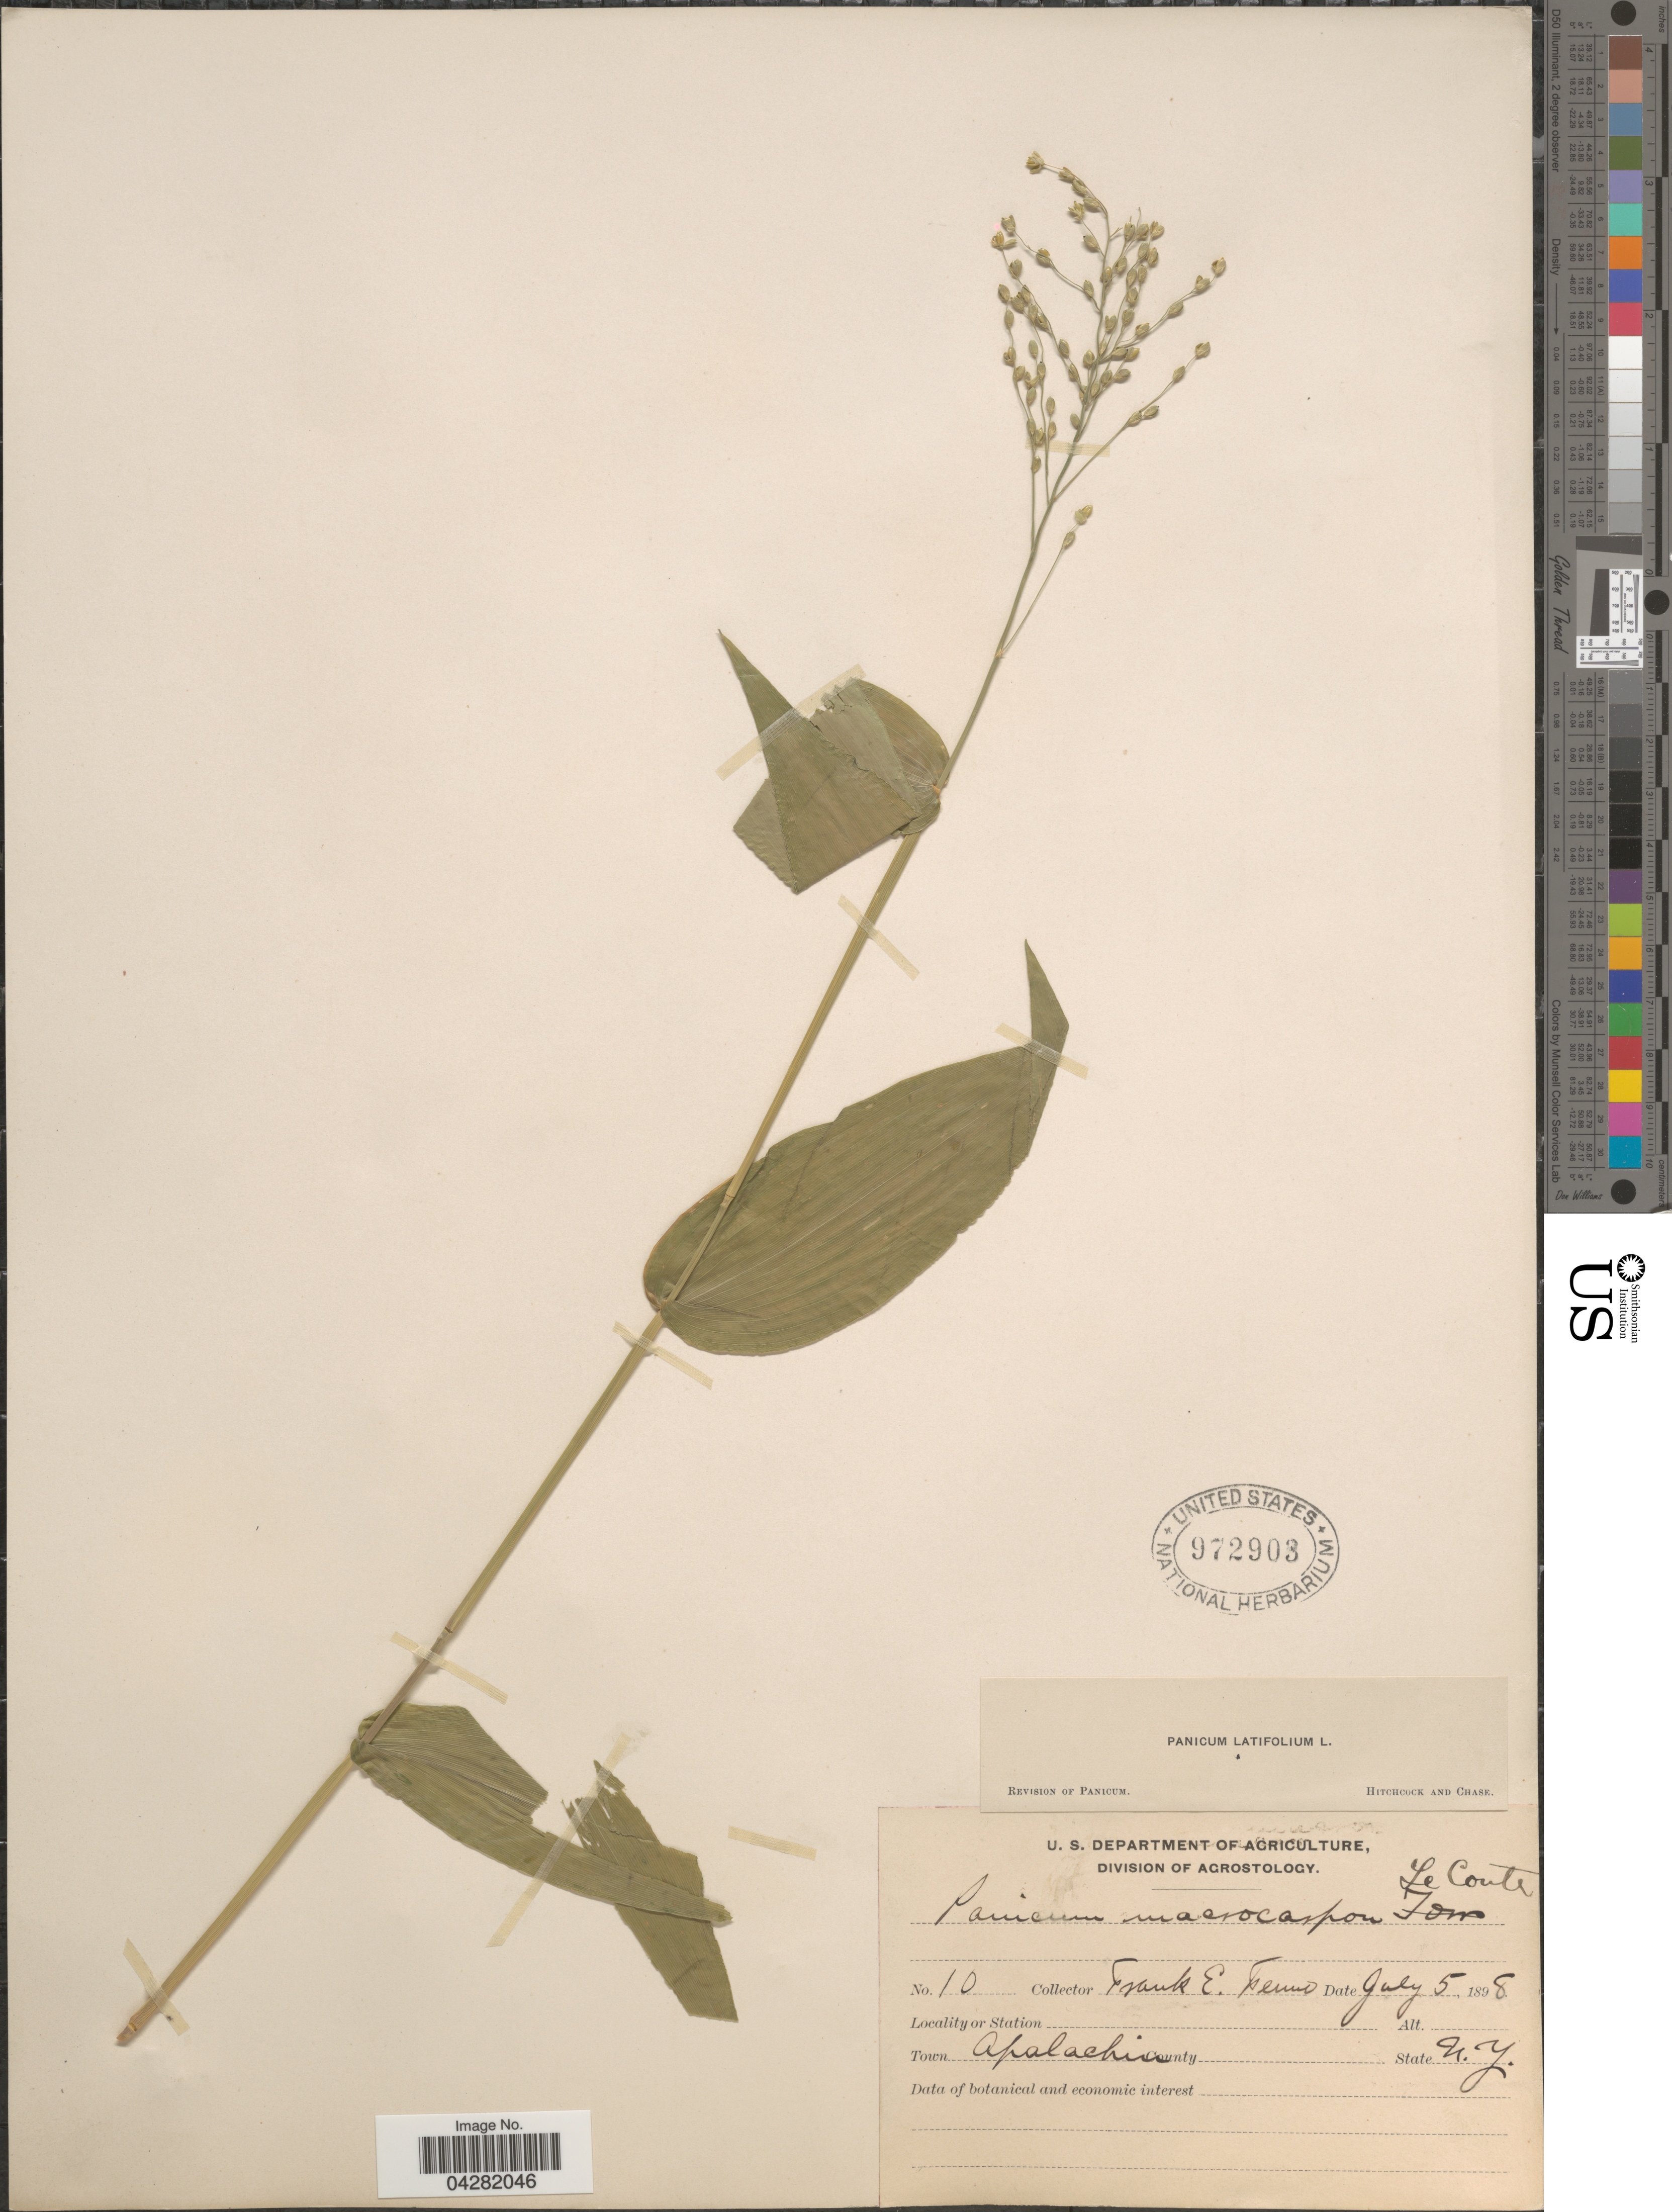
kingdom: Plantae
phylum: Tracheophyta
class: Liliopsida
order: Poales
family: Poaceae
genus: Dichanthelium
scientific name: Dichanthelium latifolium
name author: (L.) Harvill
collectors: F. Fenno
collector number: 10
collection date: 1898-07-05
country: United States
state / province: New York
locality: Town Apalachin.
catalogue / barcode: US 972903